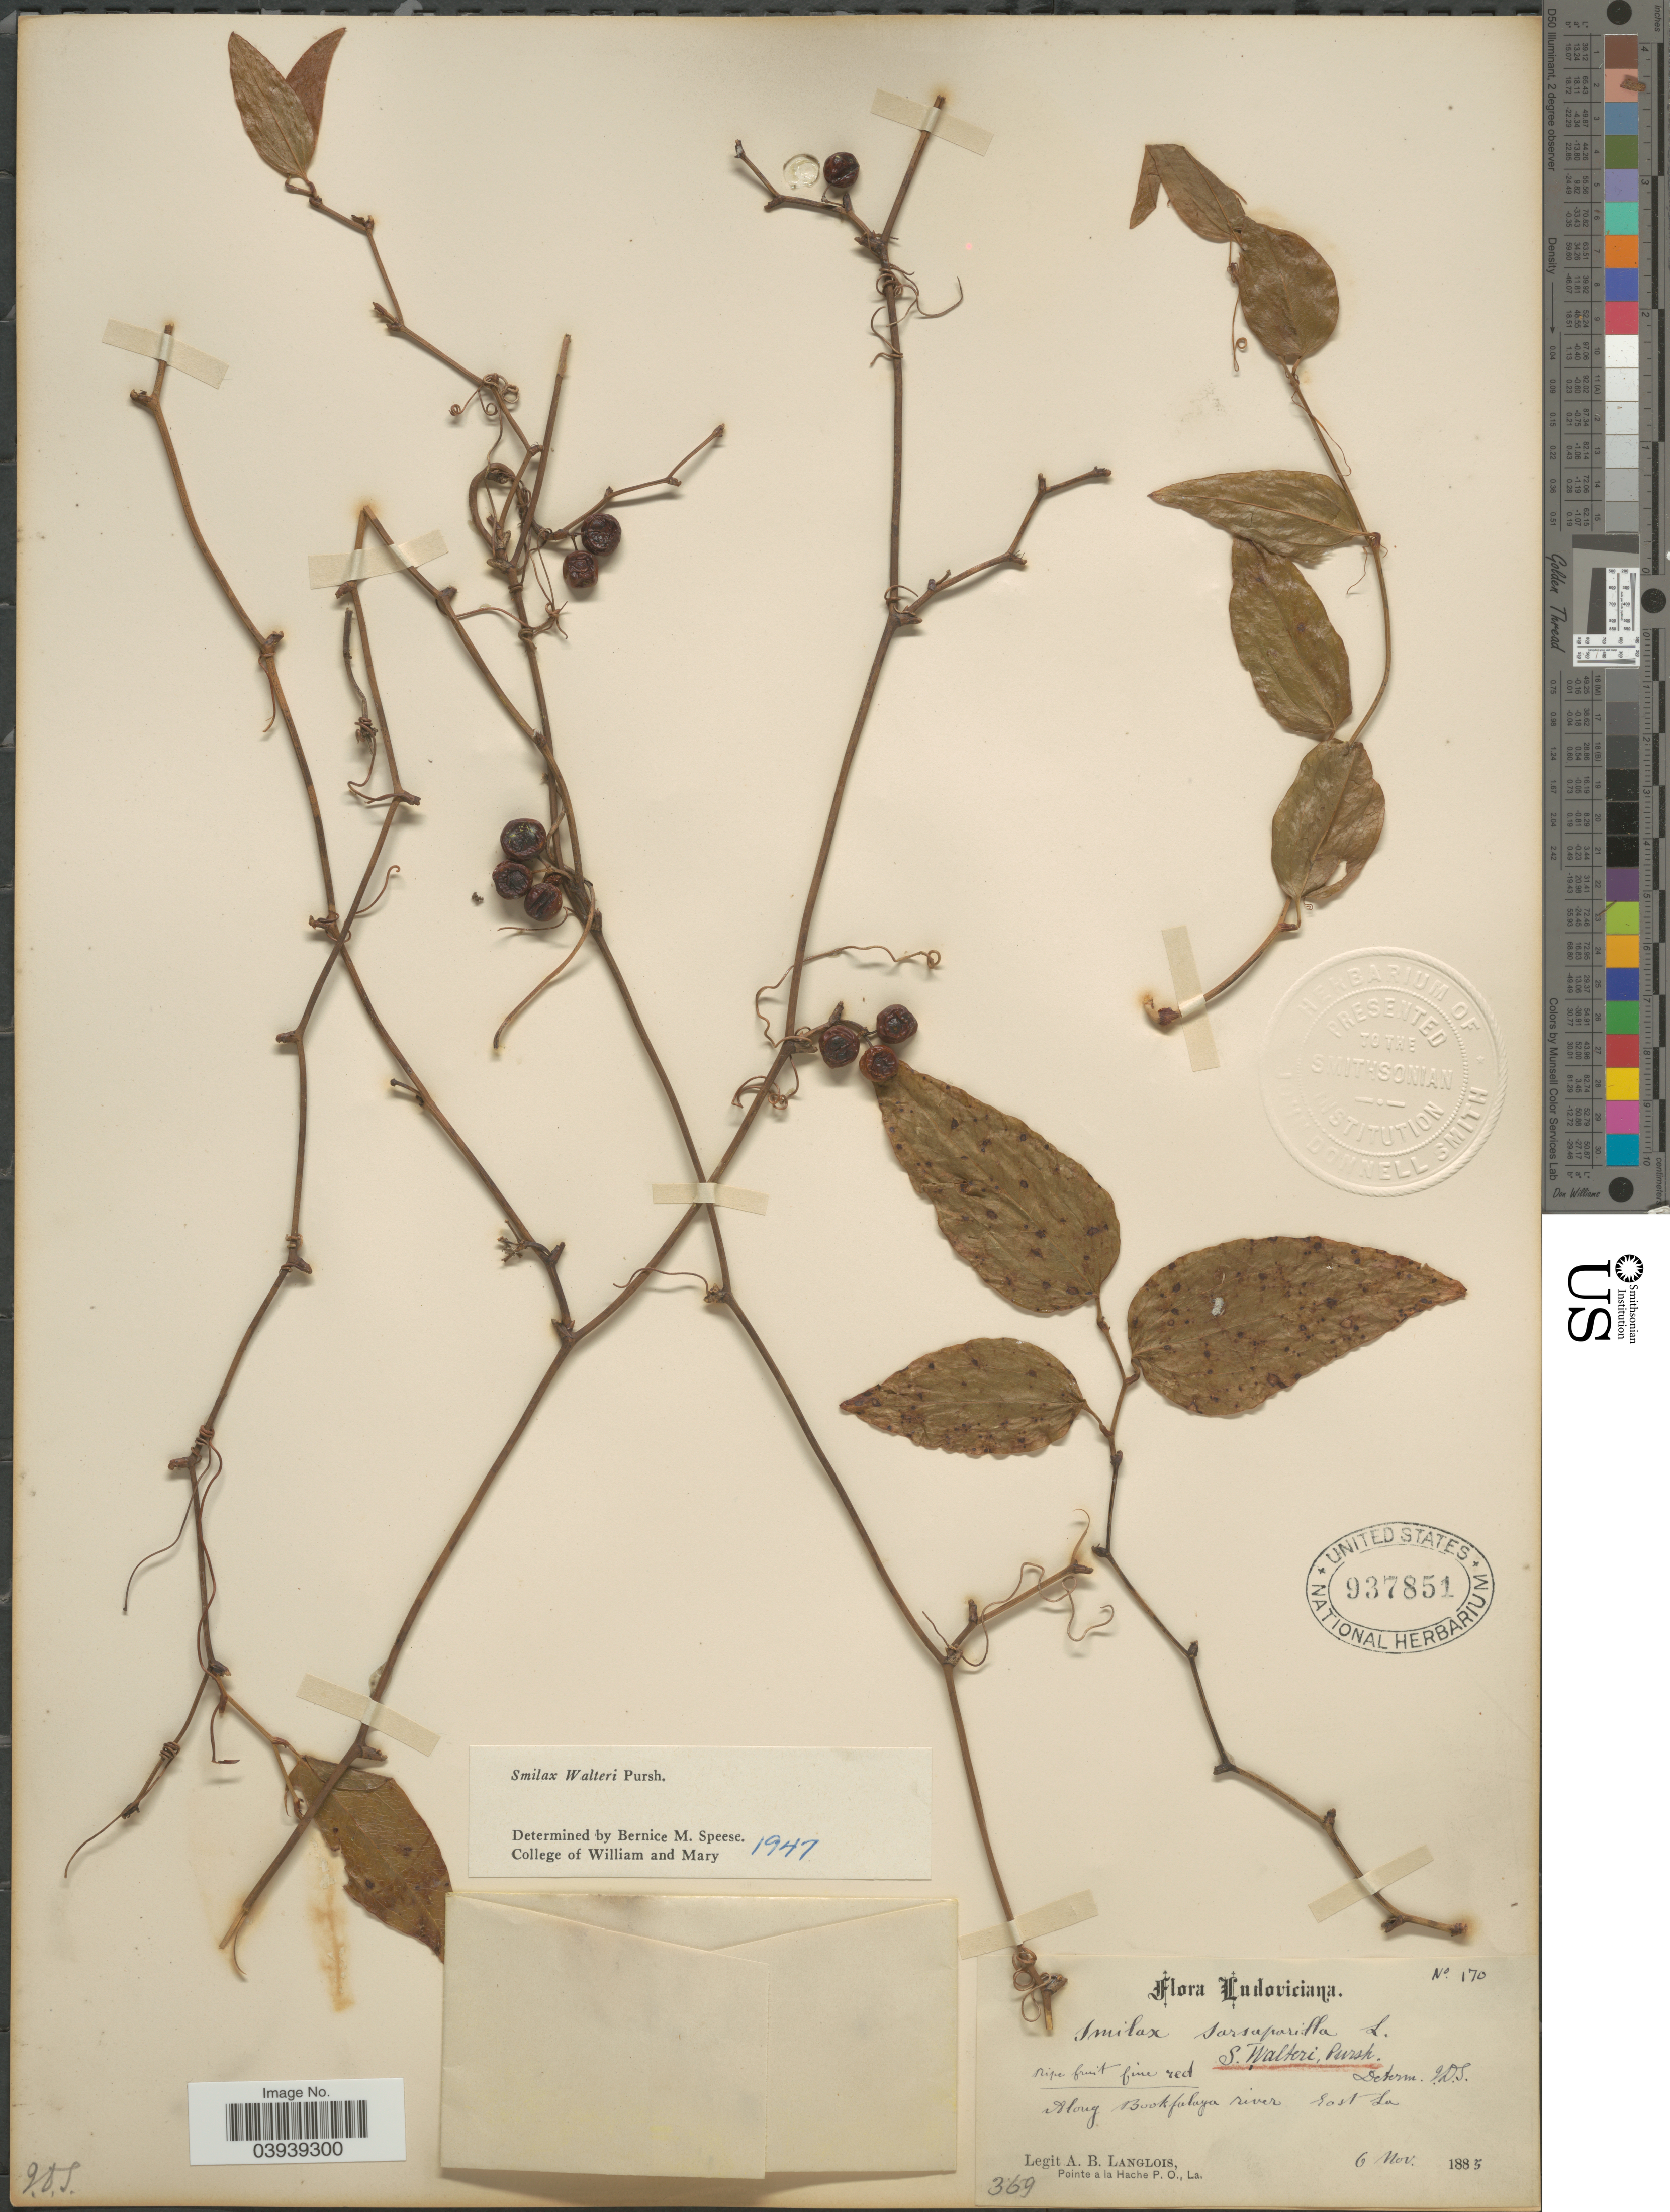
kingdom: Plantae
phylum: Tracheophyta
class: Liliopsida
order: Liliales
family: Smilacaceae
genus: Smilax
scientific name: Smilax walteri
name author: Pursh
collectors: A. Langlois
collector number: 170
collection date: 1885-11-06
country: United States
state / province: Louisiana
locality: Along Bookfalaya river. East La.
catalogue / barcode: US 937851